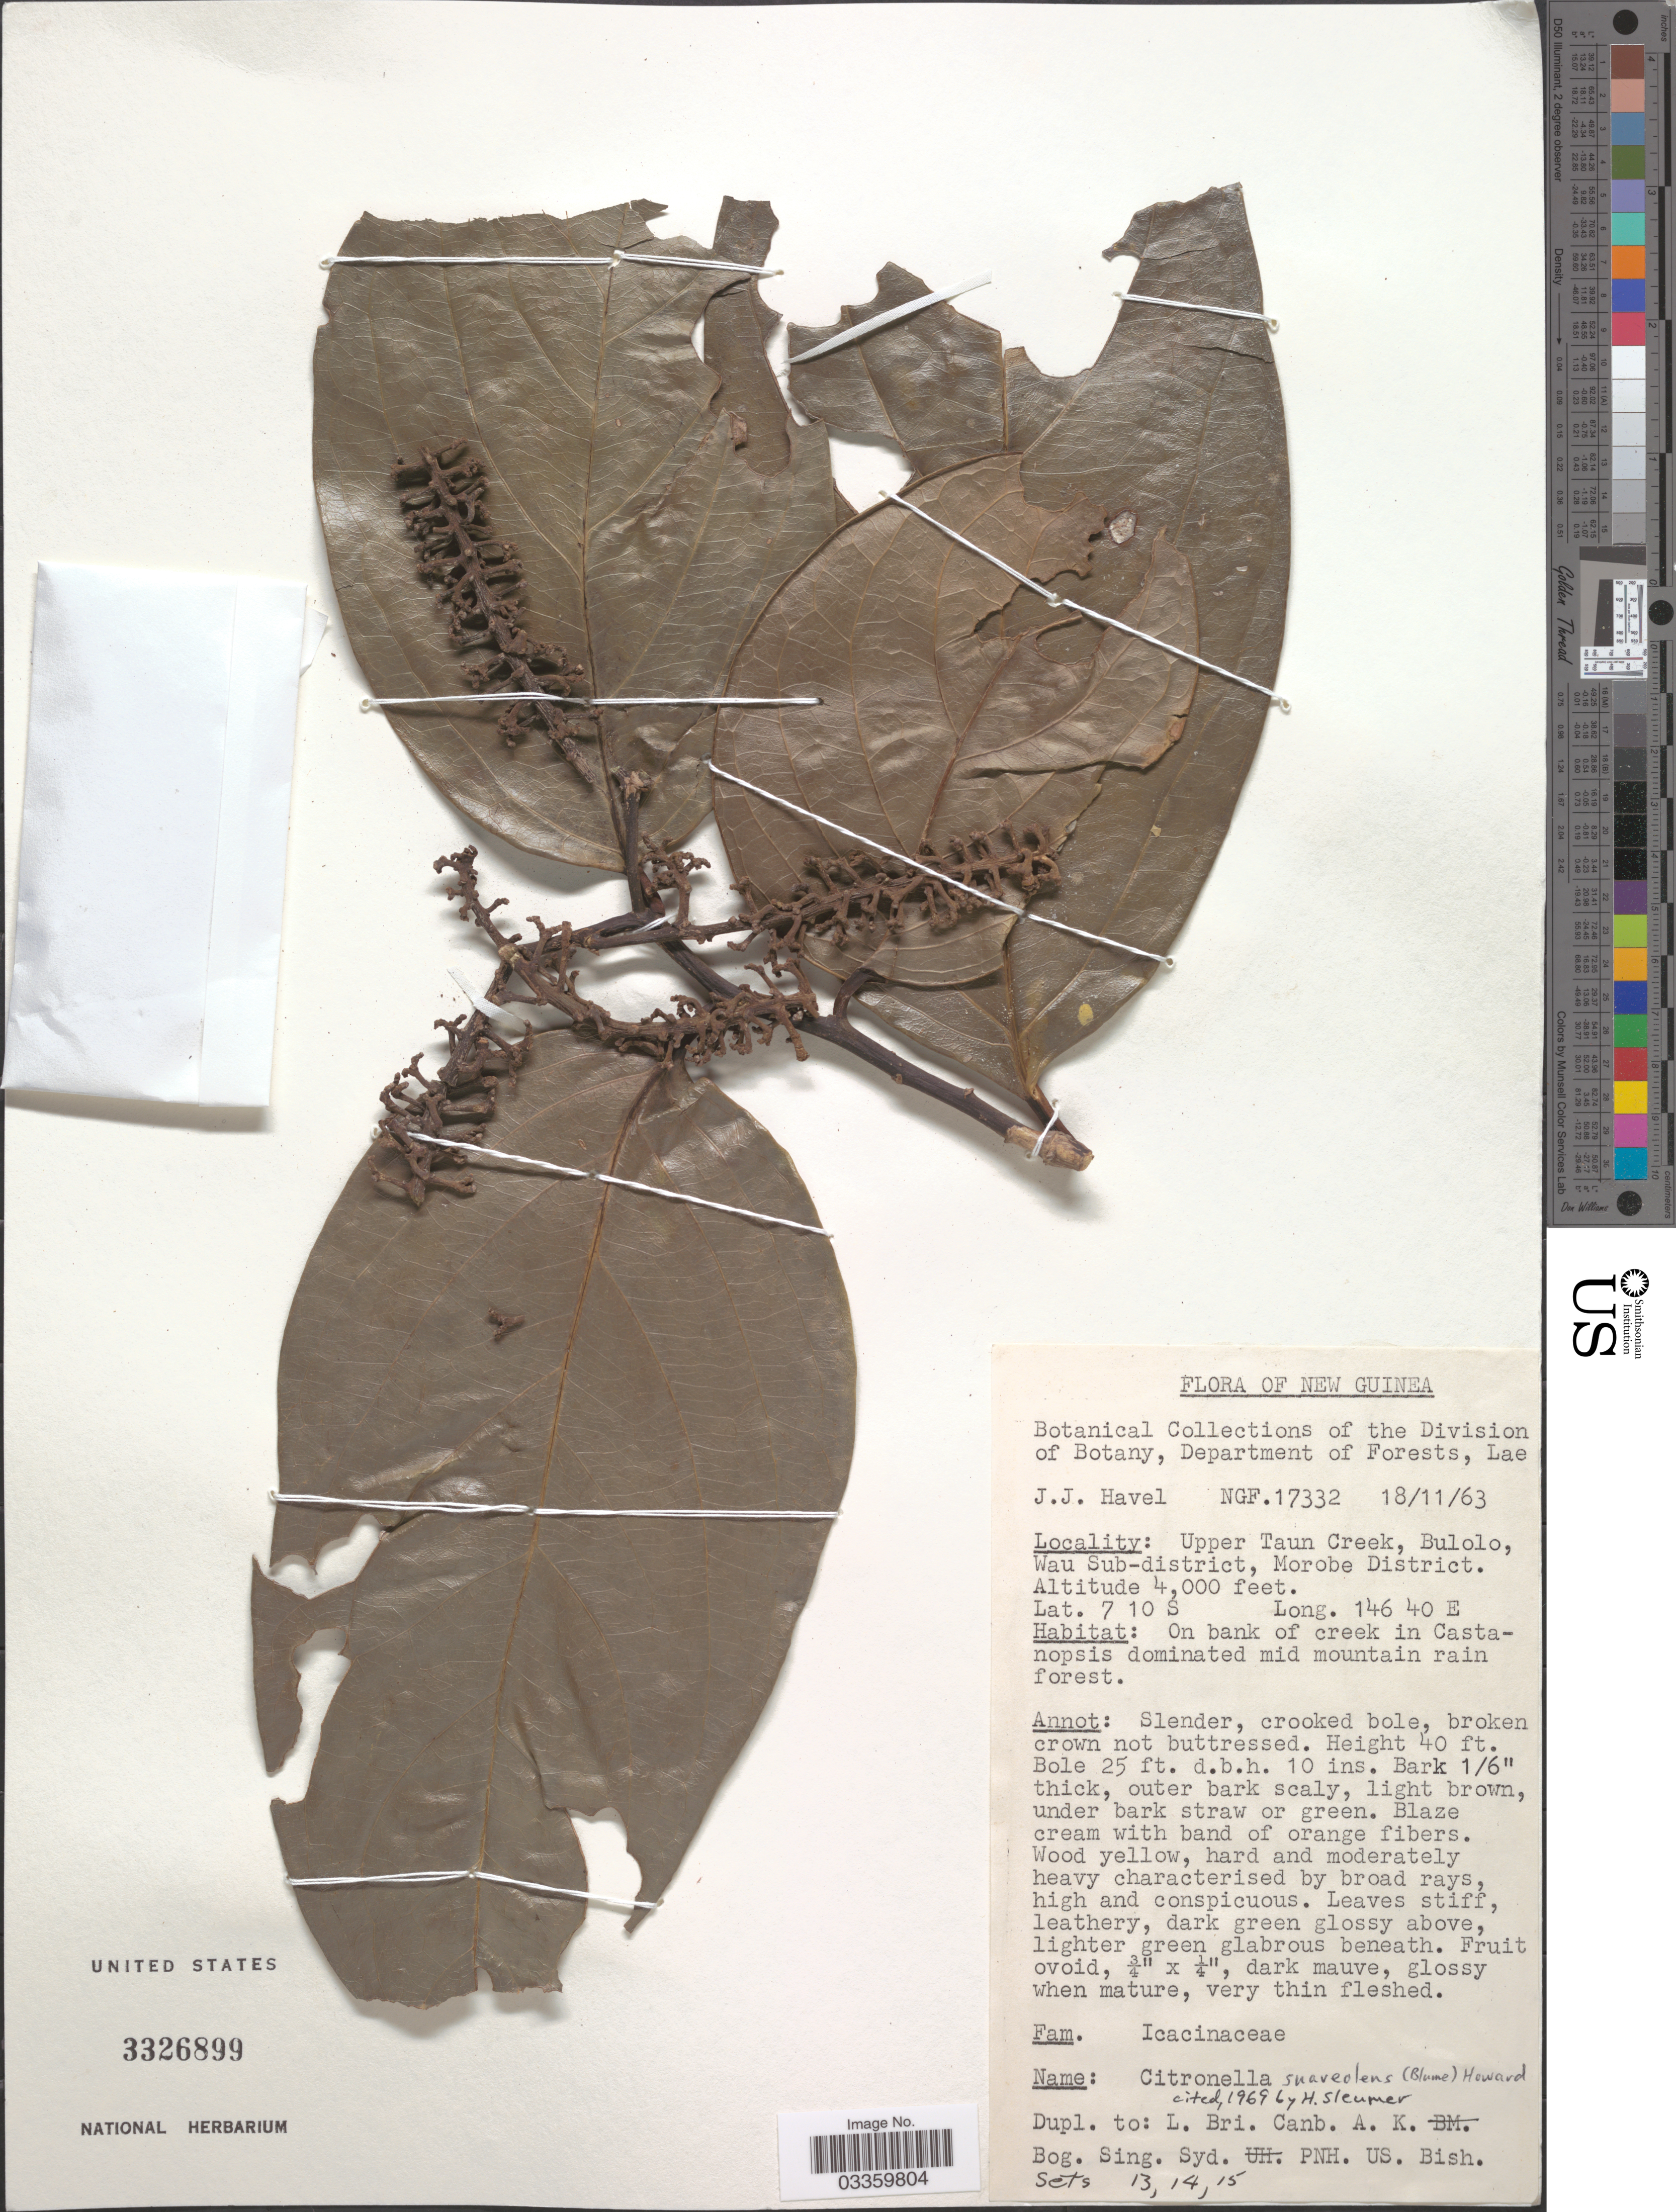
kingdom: Plantae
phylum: Tracheophyta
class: Magnoliopsida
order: Cardiopteridales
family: Cardiopteridaceae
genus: Citronella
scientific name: Citronella suaveolens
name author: (Blume) R.A. Howard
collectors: M. Jacobs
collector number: NGF 17332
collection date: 1963-11-18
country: Papua New Guinea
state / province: Morobe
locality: New Guinea. Upper Taun Creek, Bulolo, Wau Sub-district, Morobe District.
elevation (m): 1219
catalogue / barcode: US 3326899